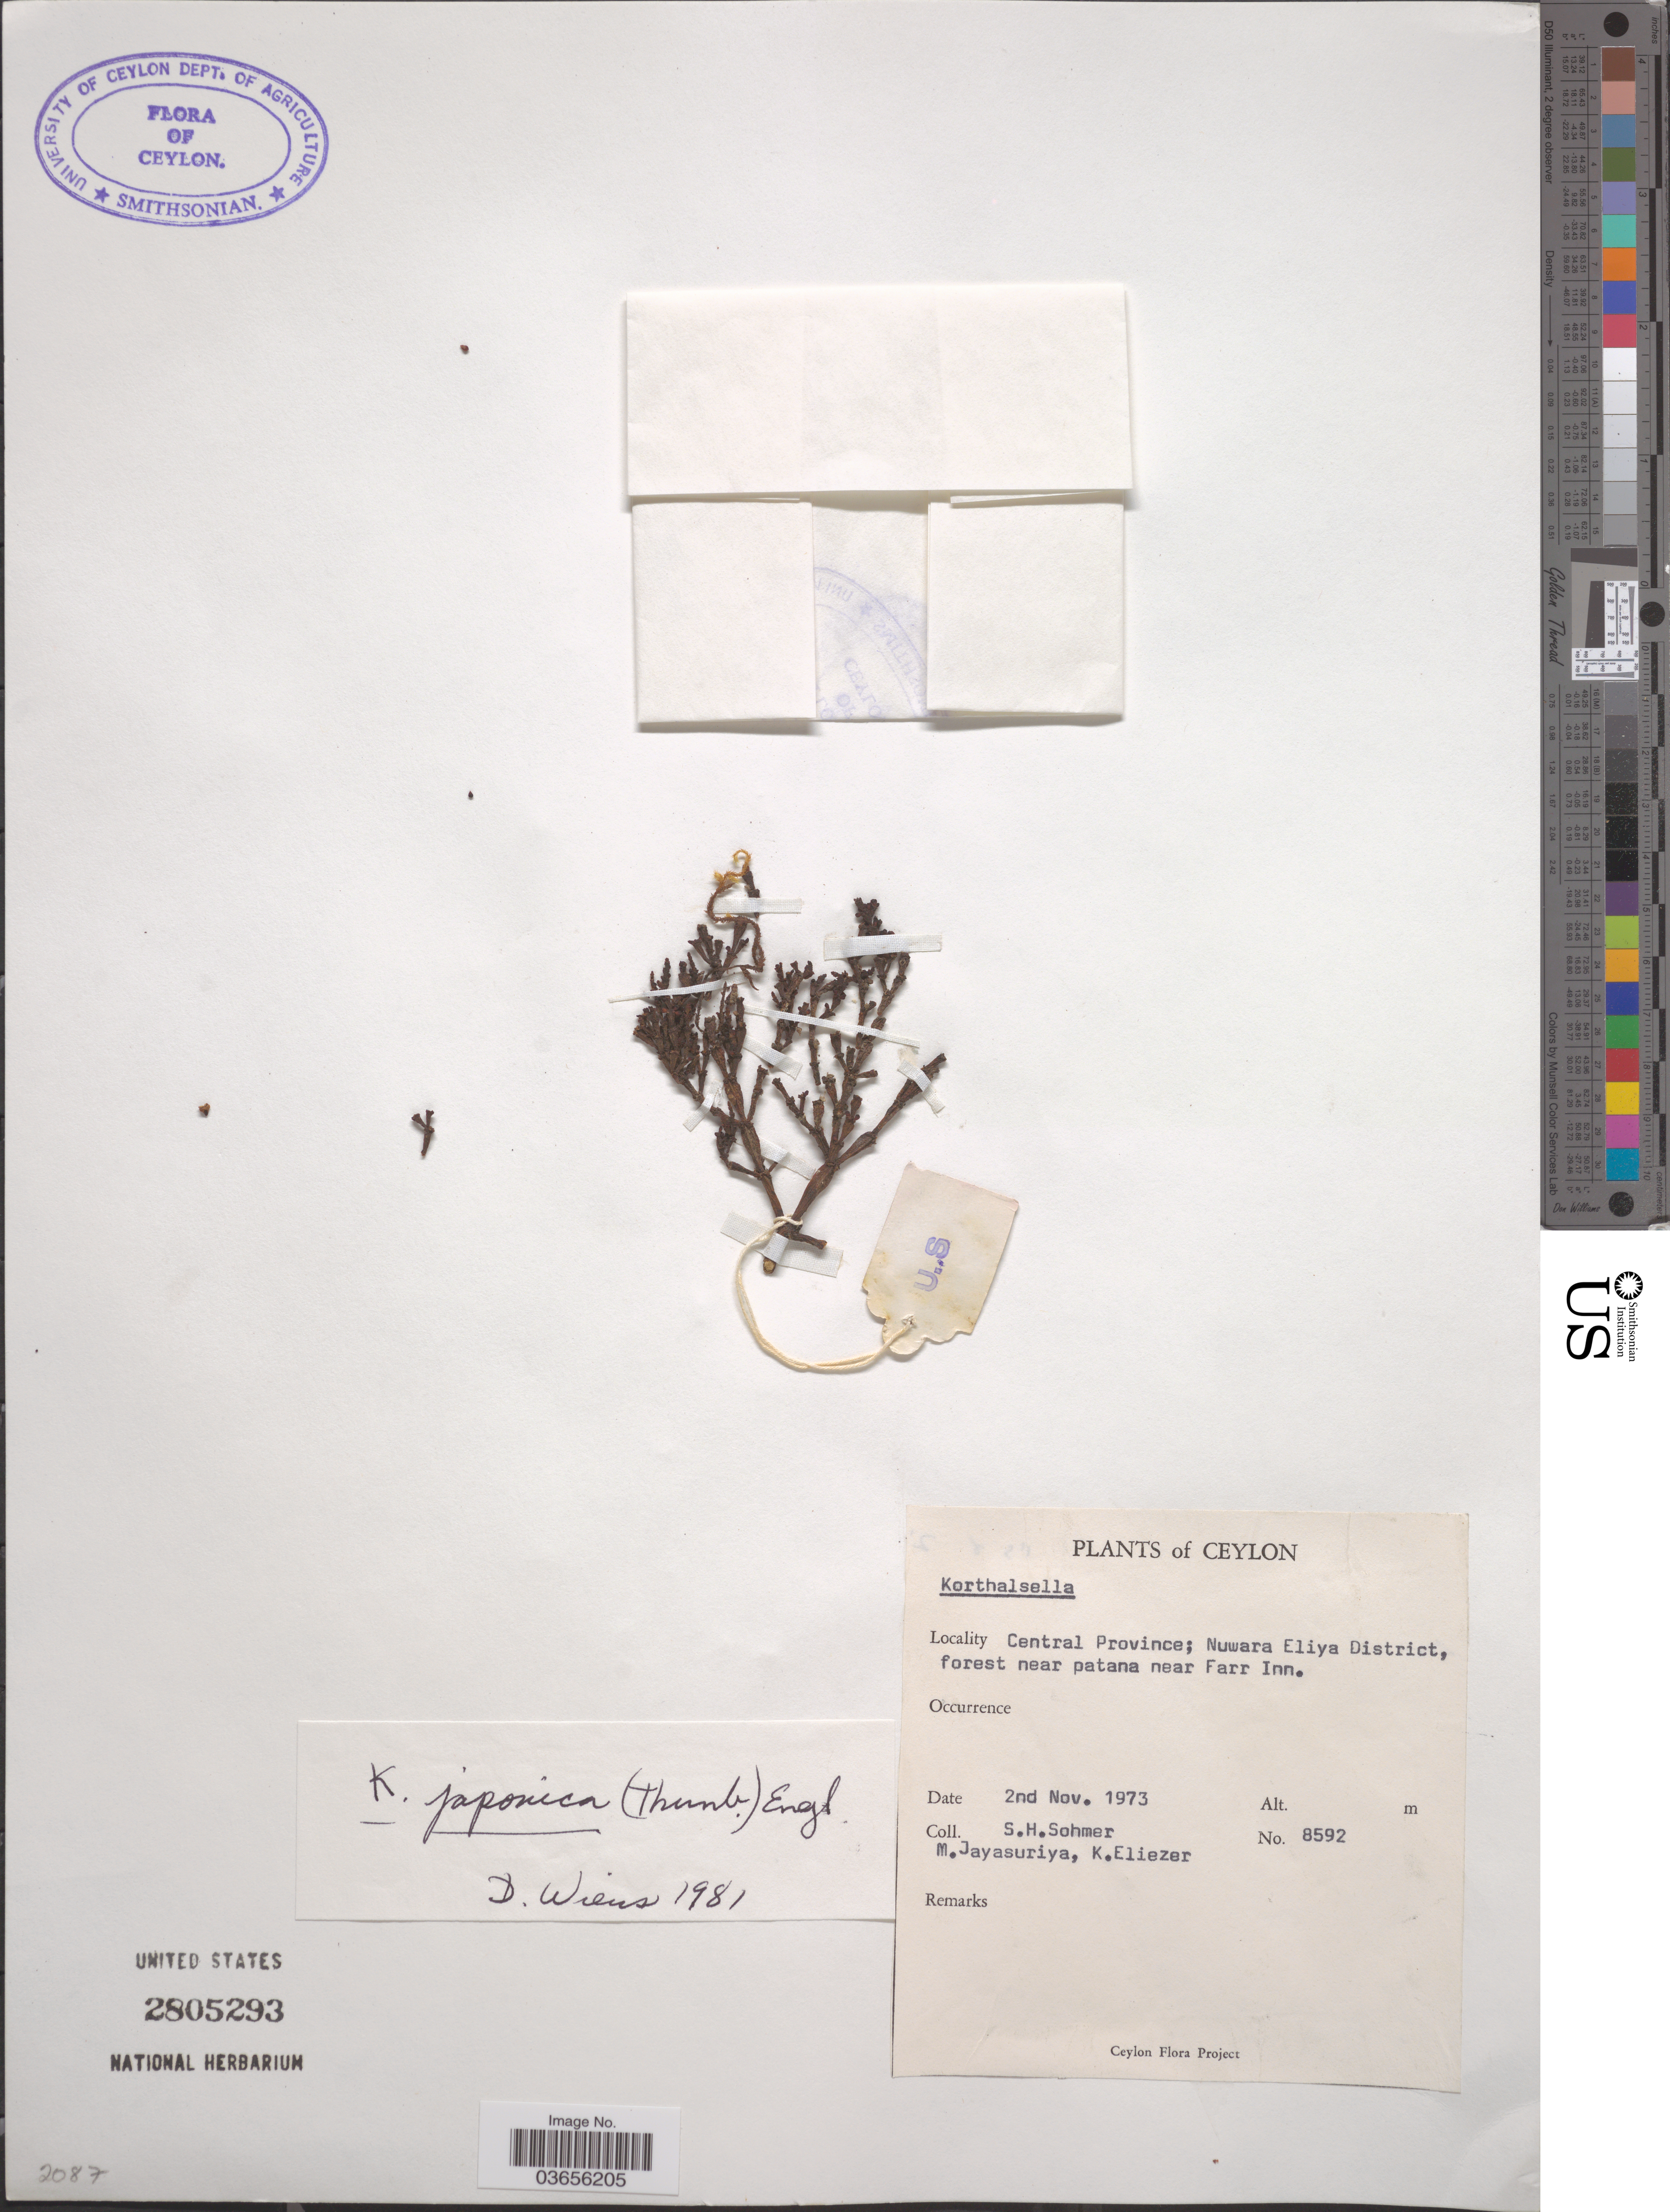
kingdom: Plantae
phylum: Tracheophyta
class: Magnoliopsida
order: Santalales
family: Viscaceae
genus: Korthalsella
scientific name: Korthalsella japonica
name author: (Thunb.) Engl.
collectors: S. H. Sohmer, M. Jayasuriya & K. Eliezer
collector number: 8592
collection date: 1973-11-02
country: Sri Lanka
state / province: Central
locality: Ceylon. Nuwara Eliya District, forest near patana near Farr Inn.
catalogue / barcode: US 2805293